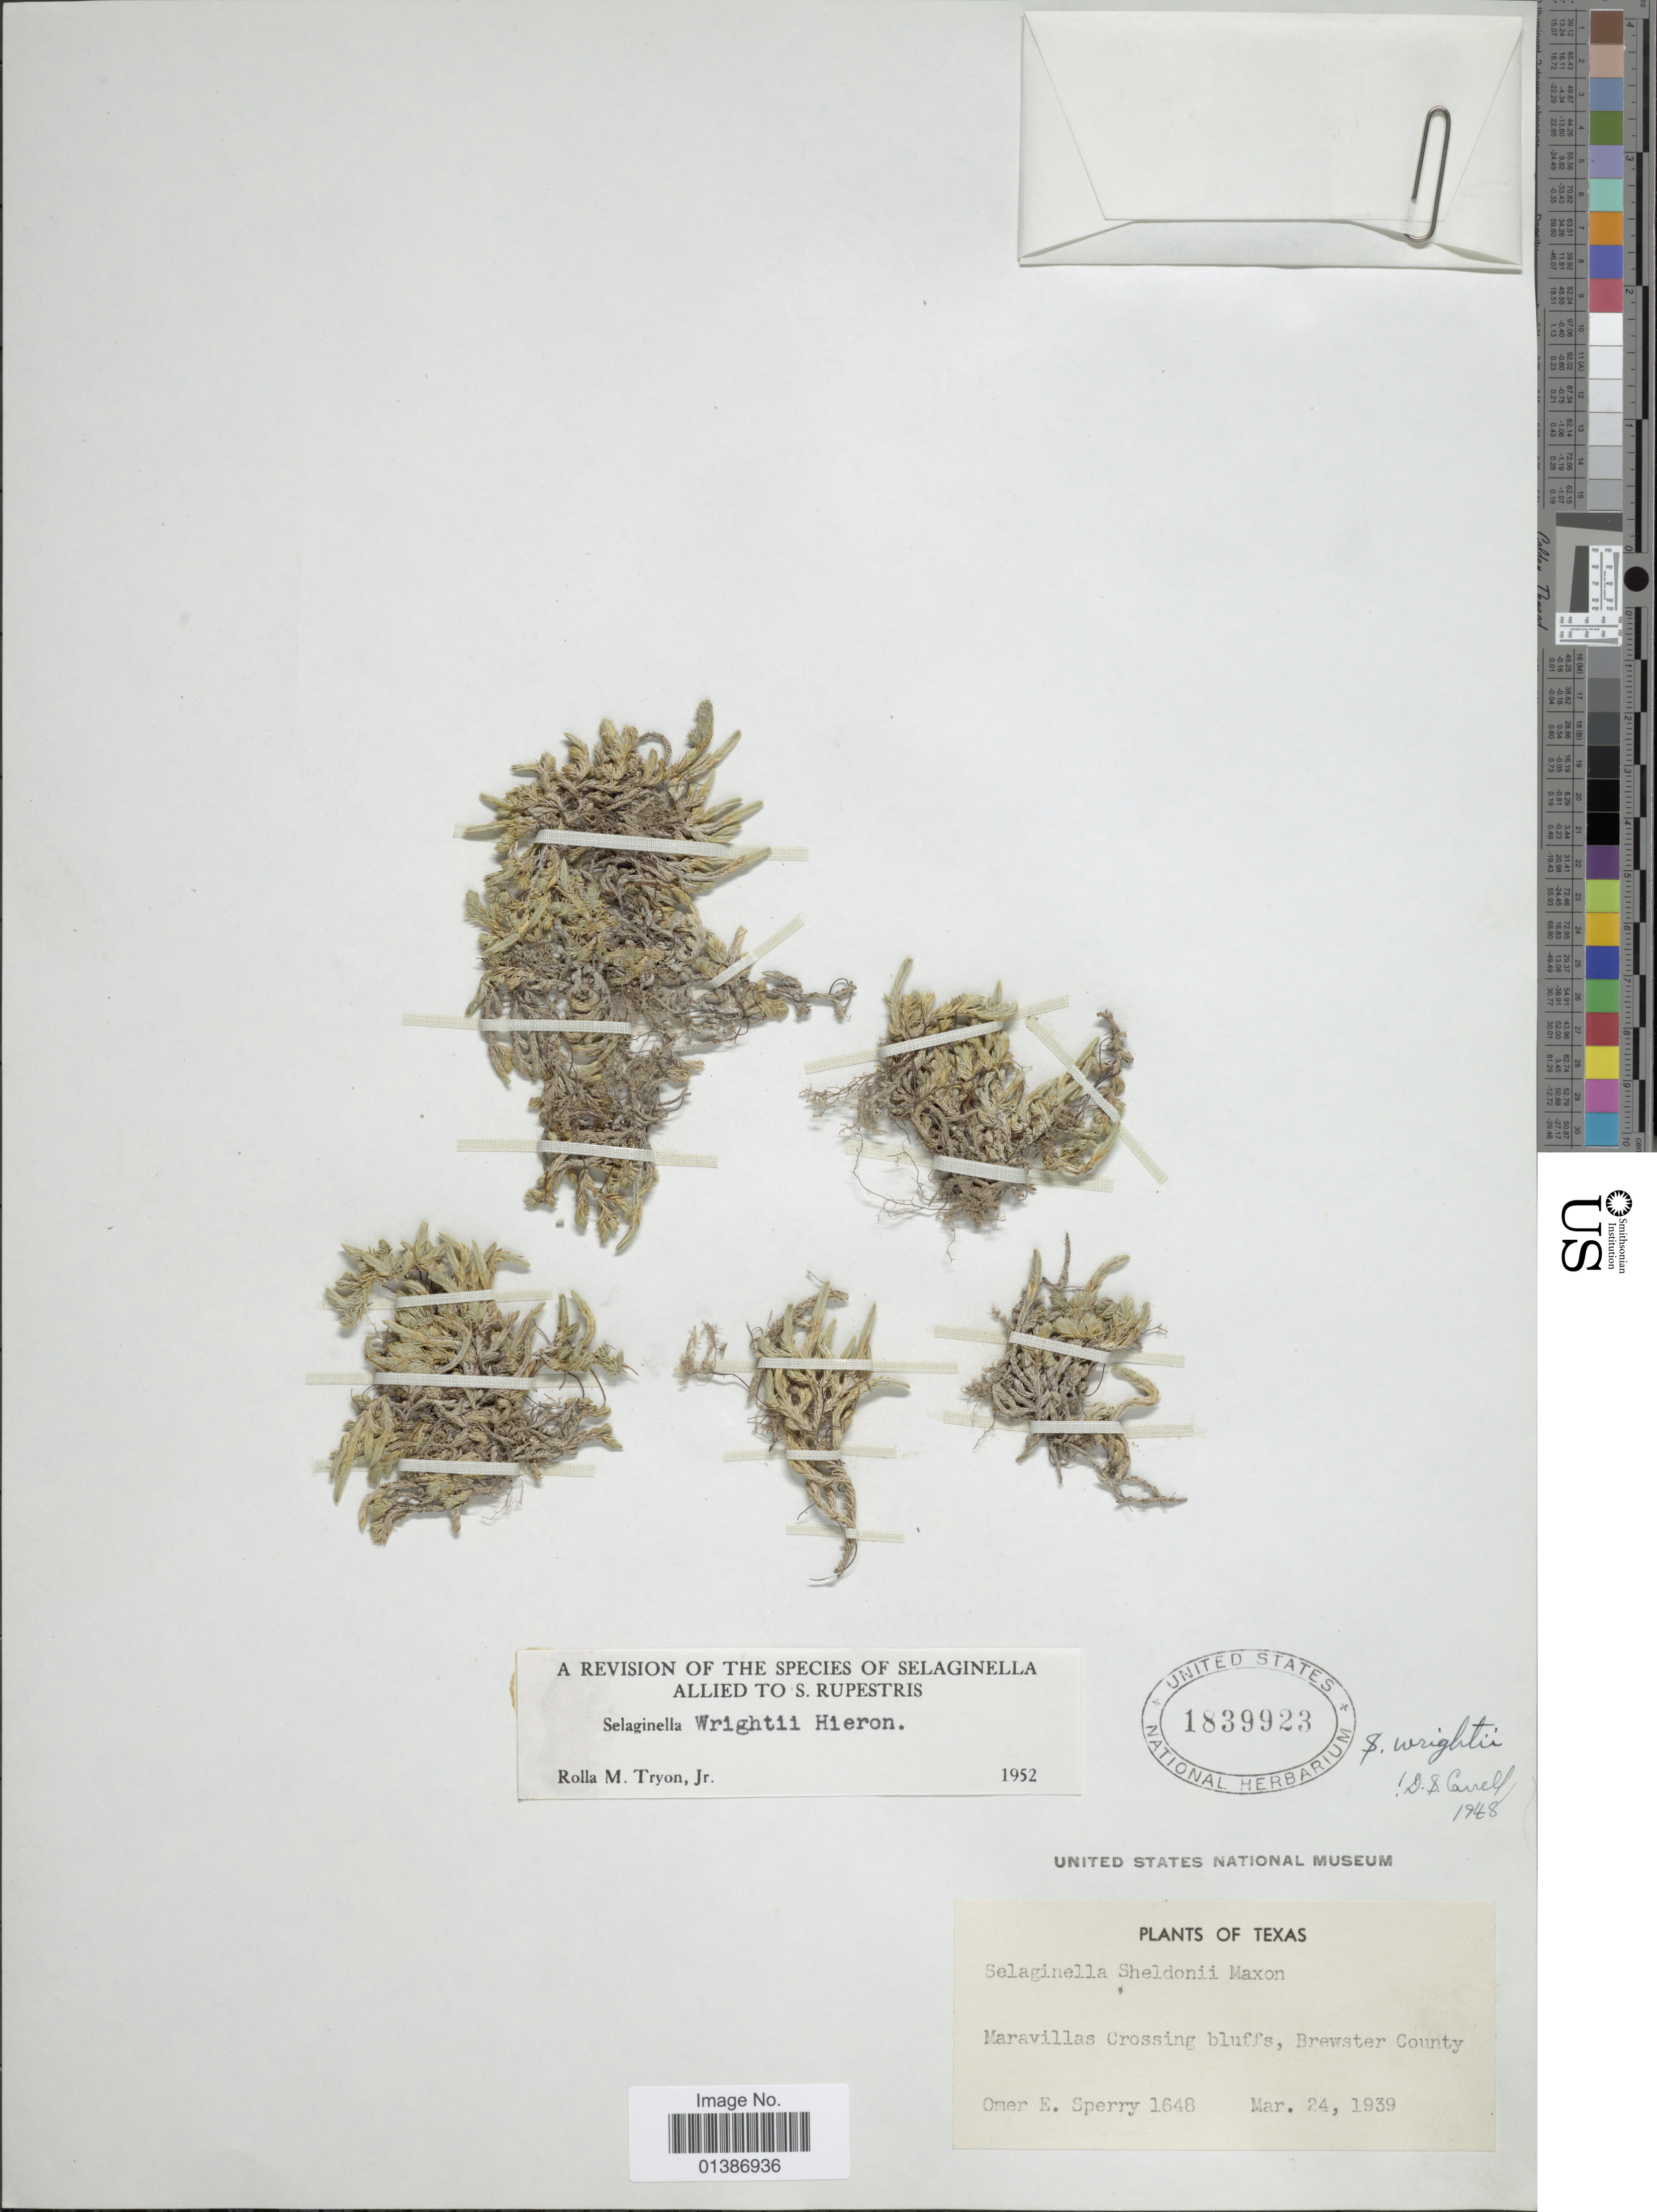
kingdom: Plantae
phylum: Tracheophyta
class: Lycopodiopsida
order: Selaginellales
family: Selaginellaceae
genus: Selaginella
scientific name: Selaginella wrightii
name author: Hieron.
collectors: O. E. Sperry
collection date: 1939-03-24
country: United States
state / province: Texas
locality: Maravillas Crossing bluffs, Brewster County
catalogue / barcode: US 1839923